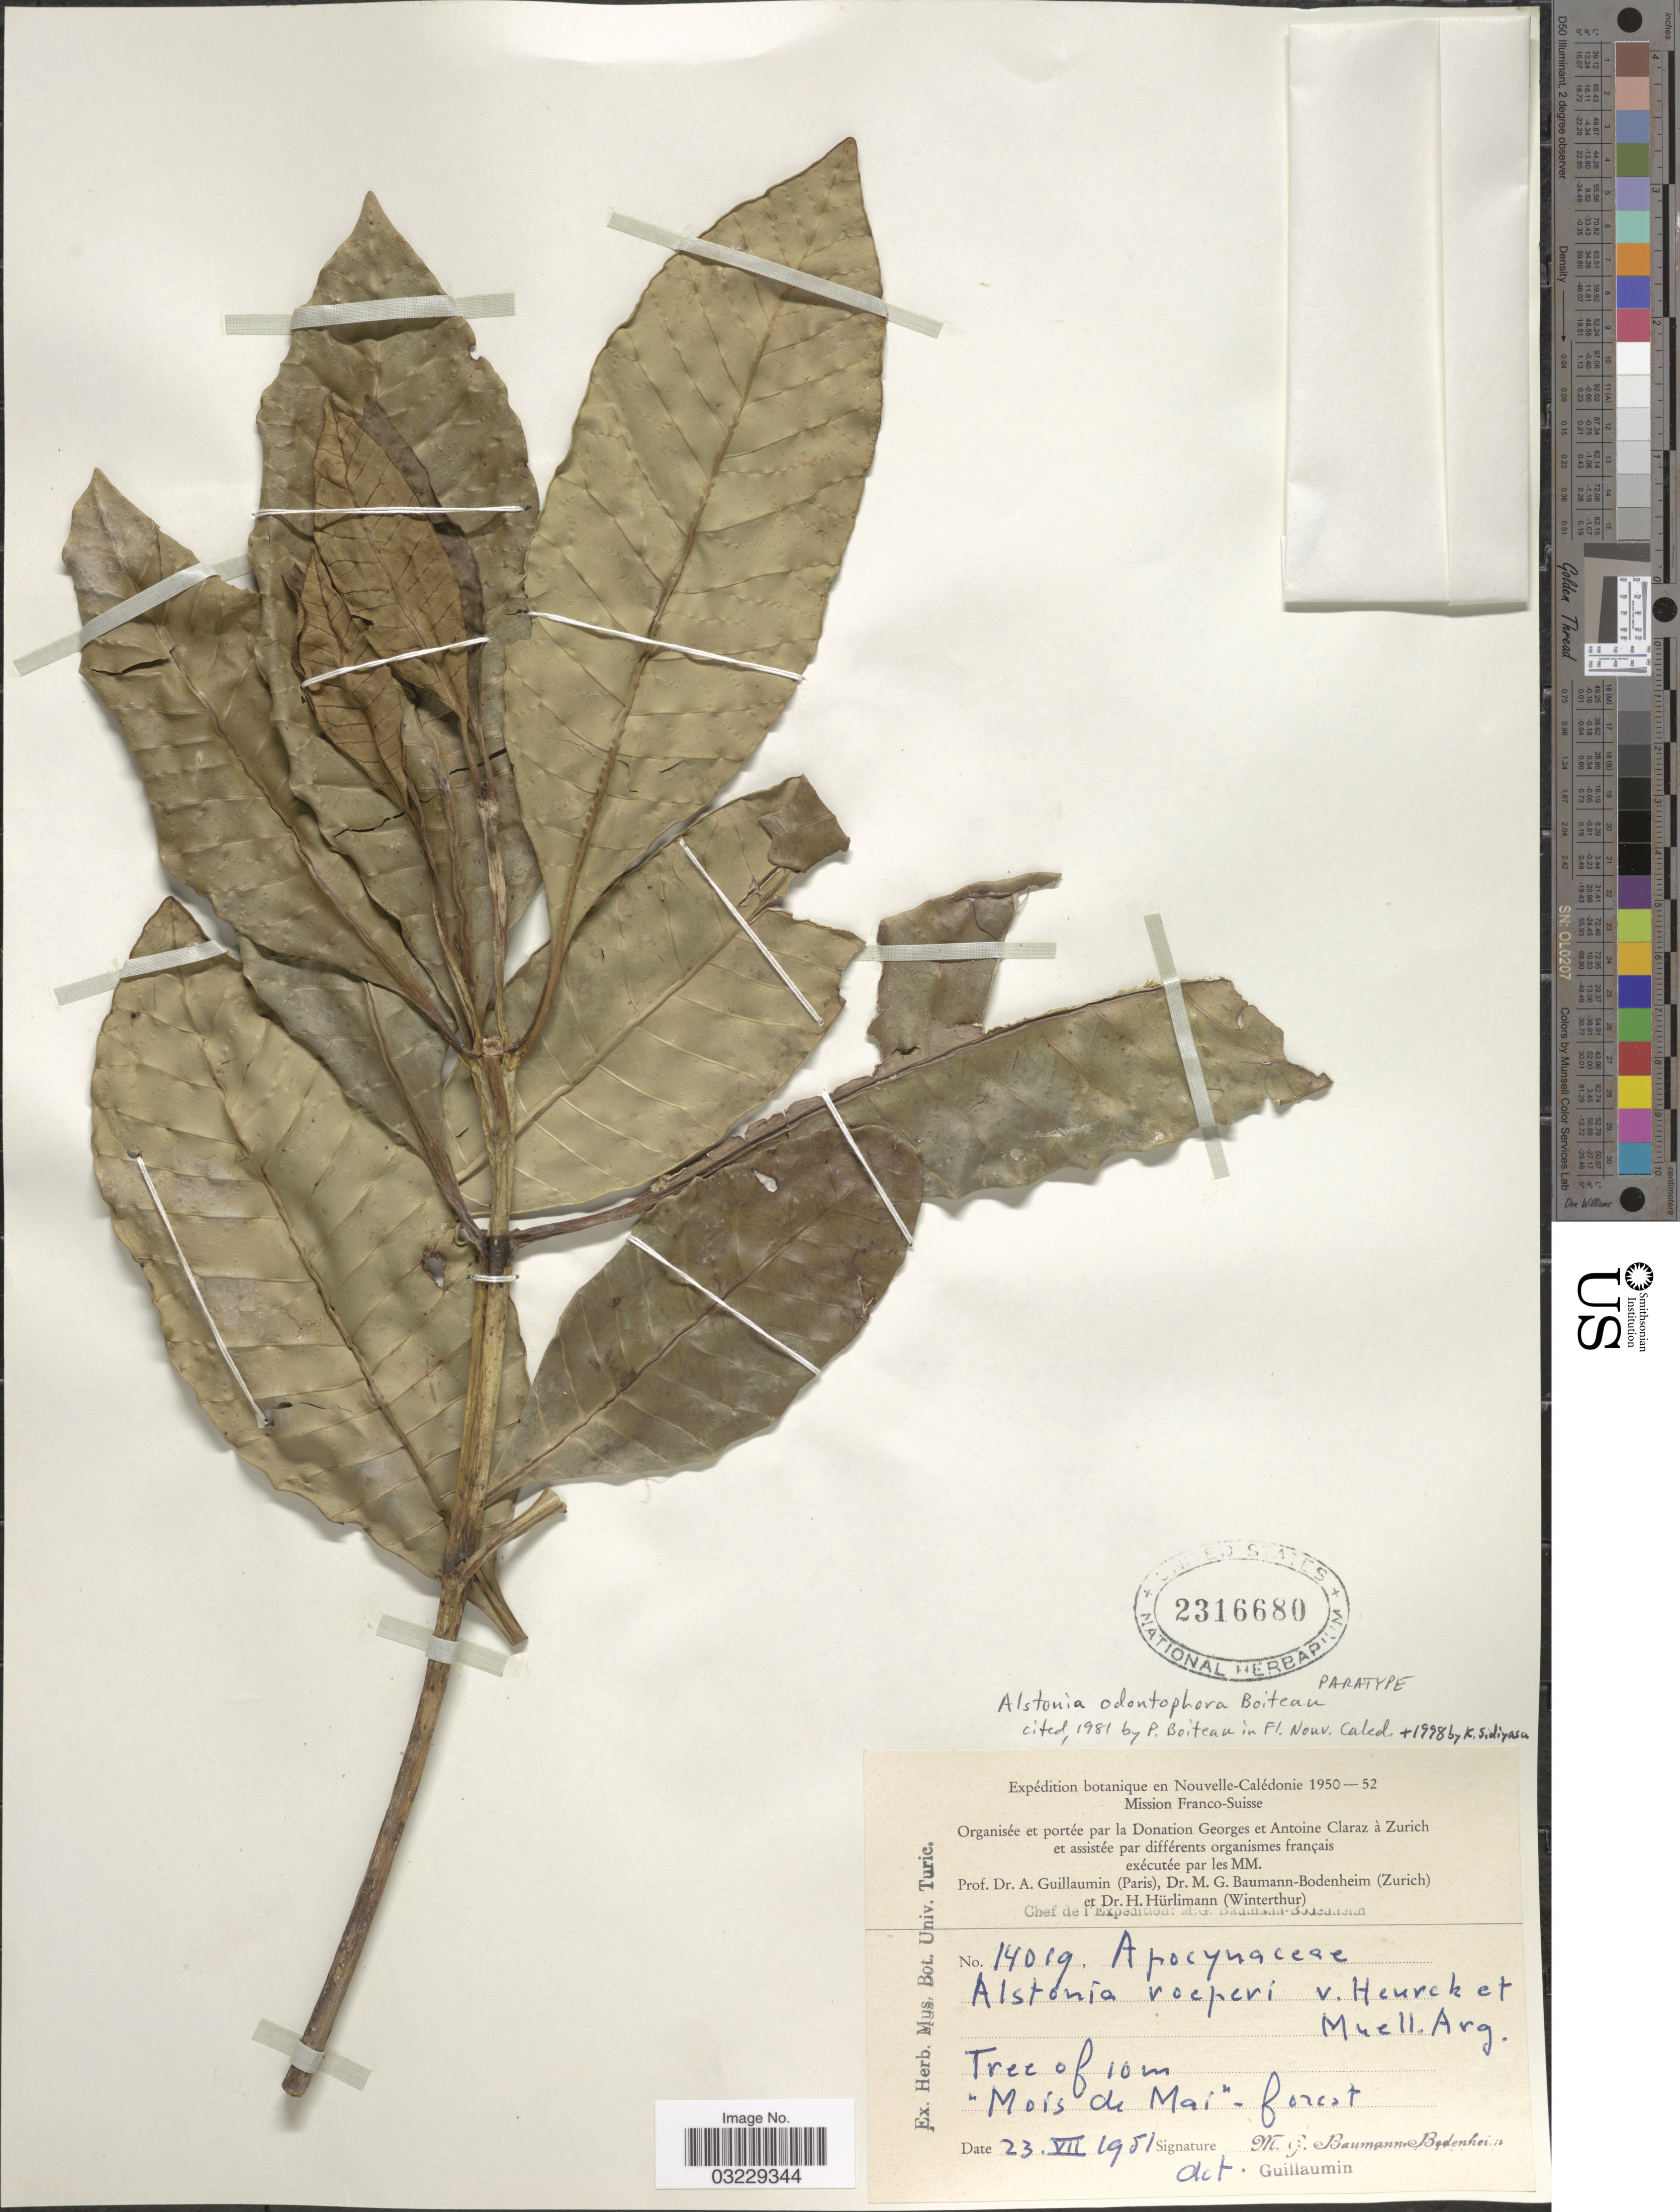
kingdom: Plantae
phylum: Tracheophyta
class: Magnoliopsida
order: Gentianales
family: Apocynaceae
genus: Alstonia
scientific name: Alstonia odontophora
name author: Boiteau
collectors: M. G. Baumann-Bodenheim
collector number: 14019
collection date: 1951-07-23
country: New Caledonia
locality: Mois de Mai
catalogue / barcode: US 2316680